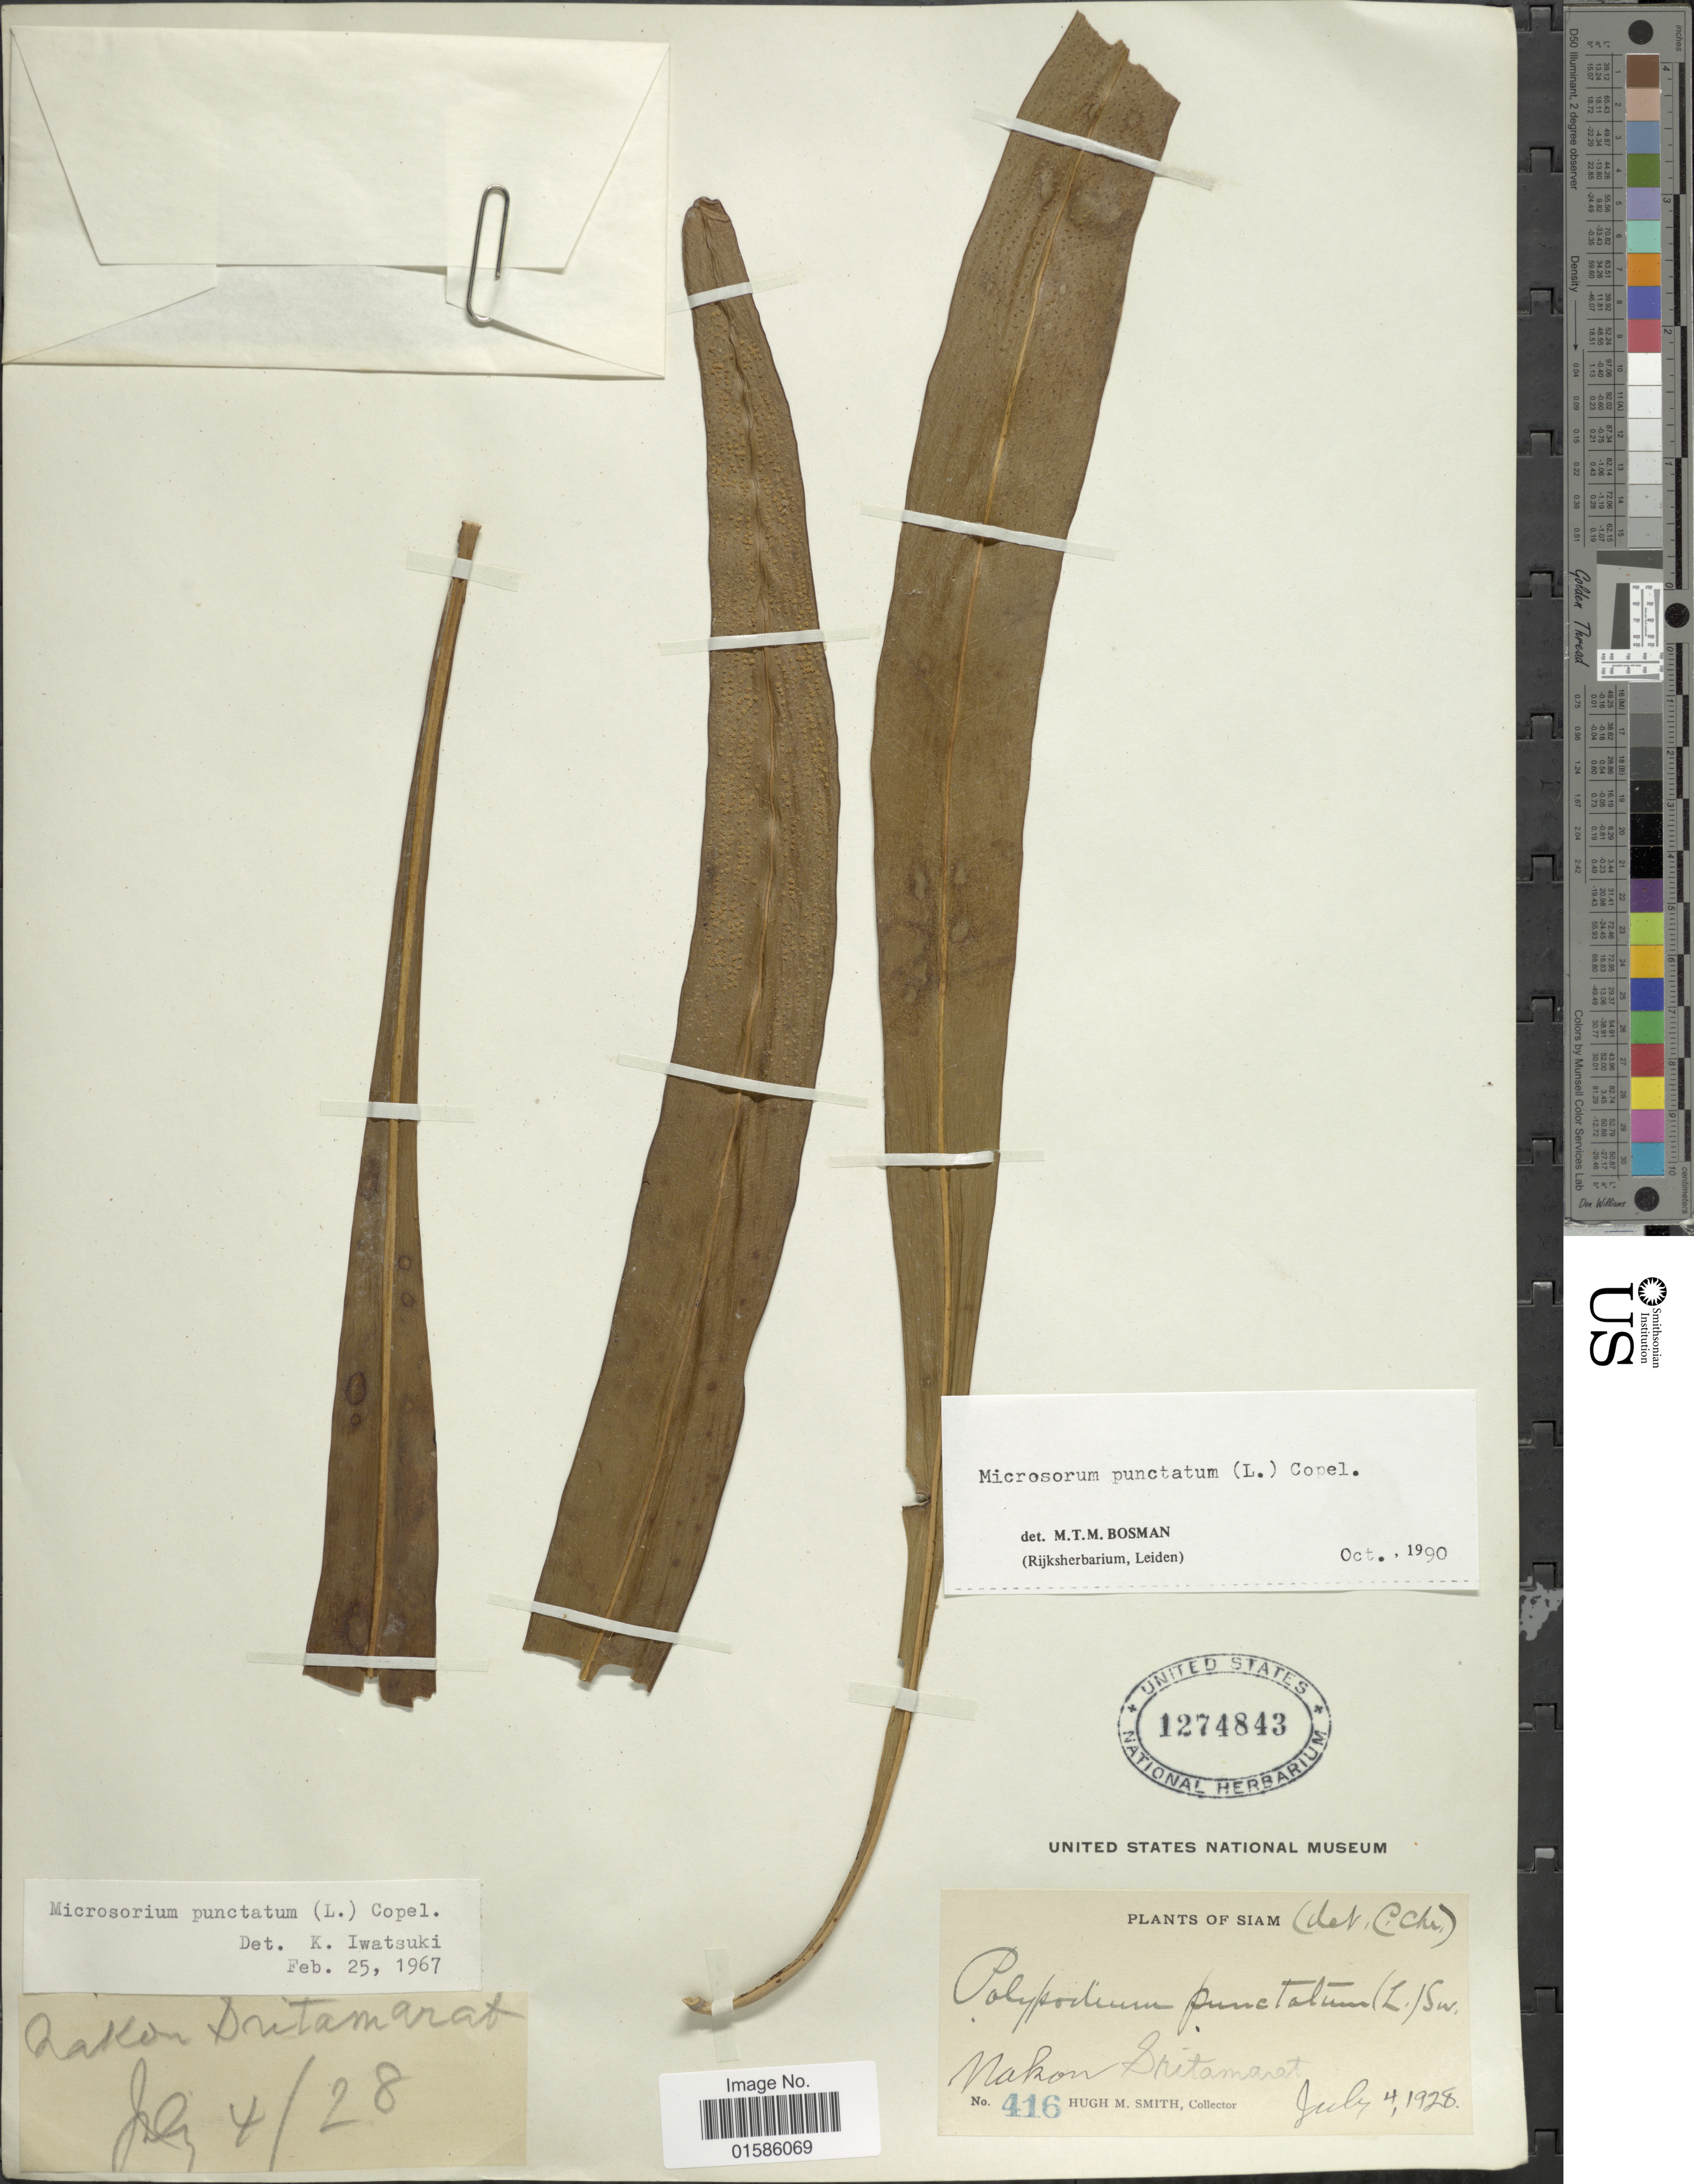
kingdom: Plantae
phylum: Tracheophyta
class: Polypodiopsida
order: Polypodiales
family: Polypodiaceae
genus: Microsorum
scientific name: Microsorum punctatum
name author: (L.) Copel.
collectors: H. M. Smith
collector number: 416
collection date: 1928-07-04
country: Thailand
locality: Nakon Sritamarat, Siam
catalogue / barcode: US 1274843